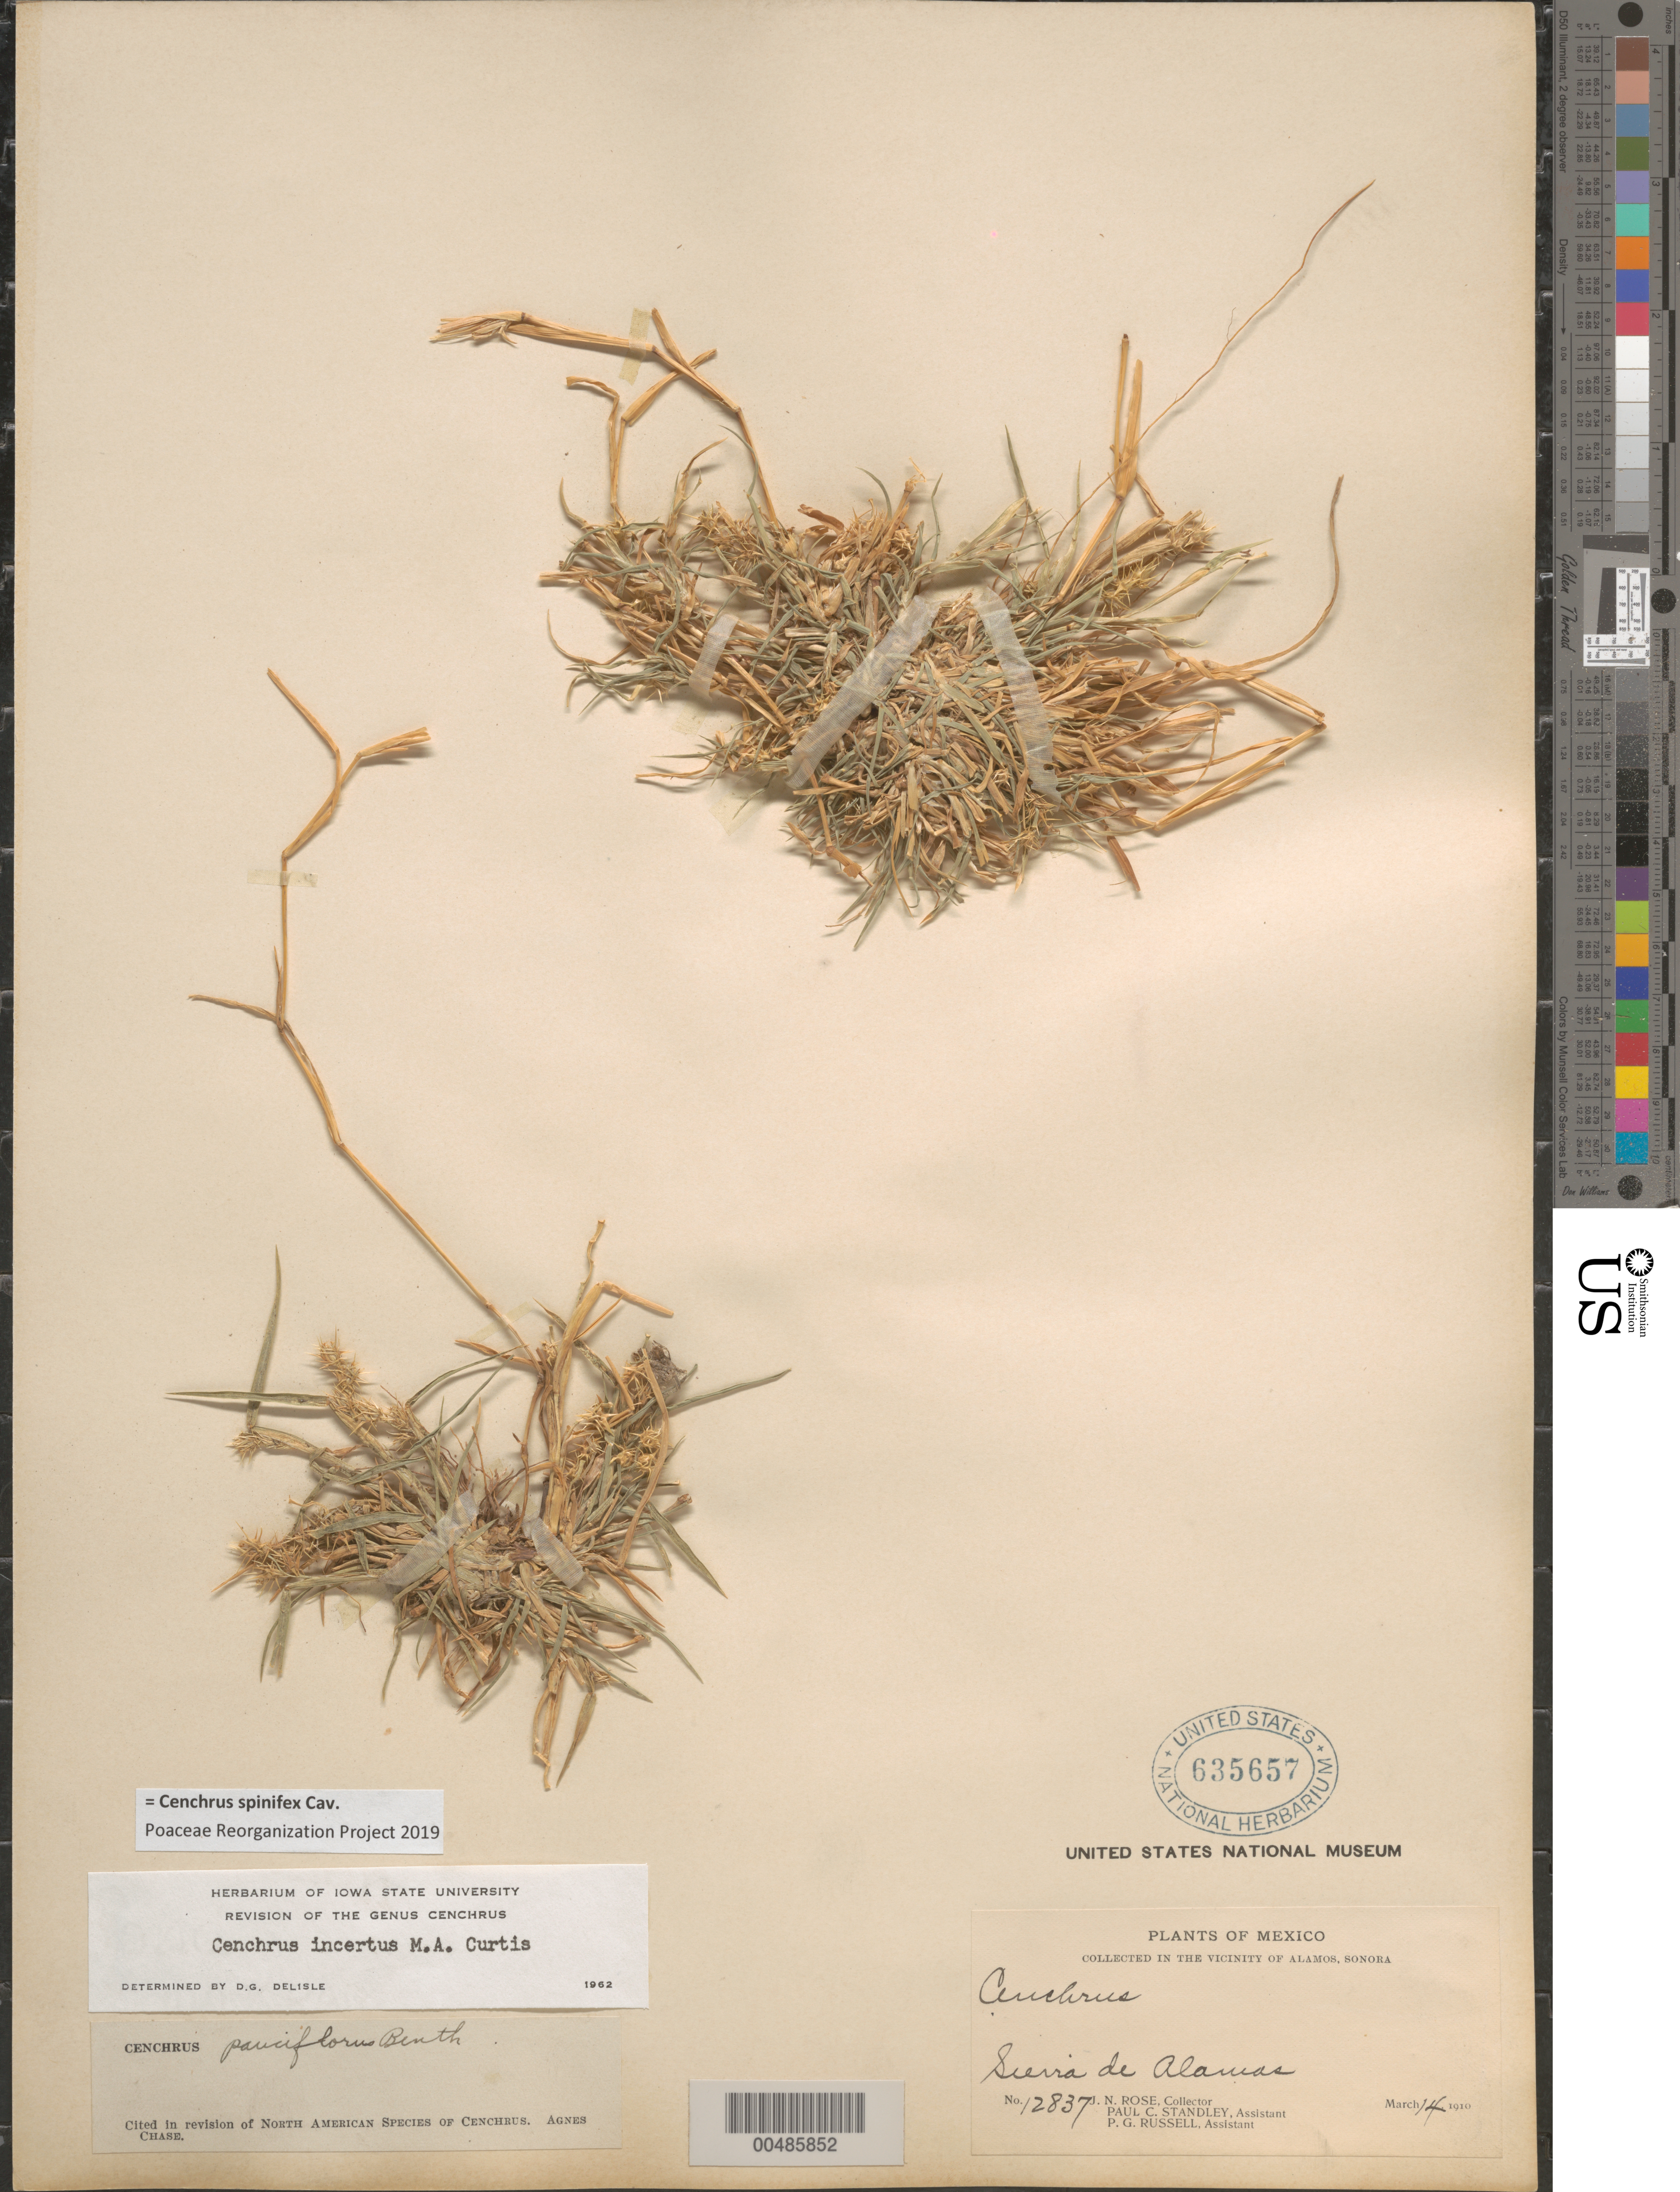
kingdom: Plantae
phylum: Tracheophyta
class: Liliopsida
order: Poales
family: Poaceae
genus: Cenchrus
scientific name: Cenchrus spinifex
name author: Cav.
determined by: Poaceae Reorganization Project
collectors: J. N. Rose, P. C. Standley & P. G. Russell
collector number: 12837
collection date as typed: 14 Mar 1910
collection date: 1910-03-14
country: Mexico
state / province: Sonora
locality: Vicinity of Alamos, Sierra de Alamos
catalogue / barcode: US 635657